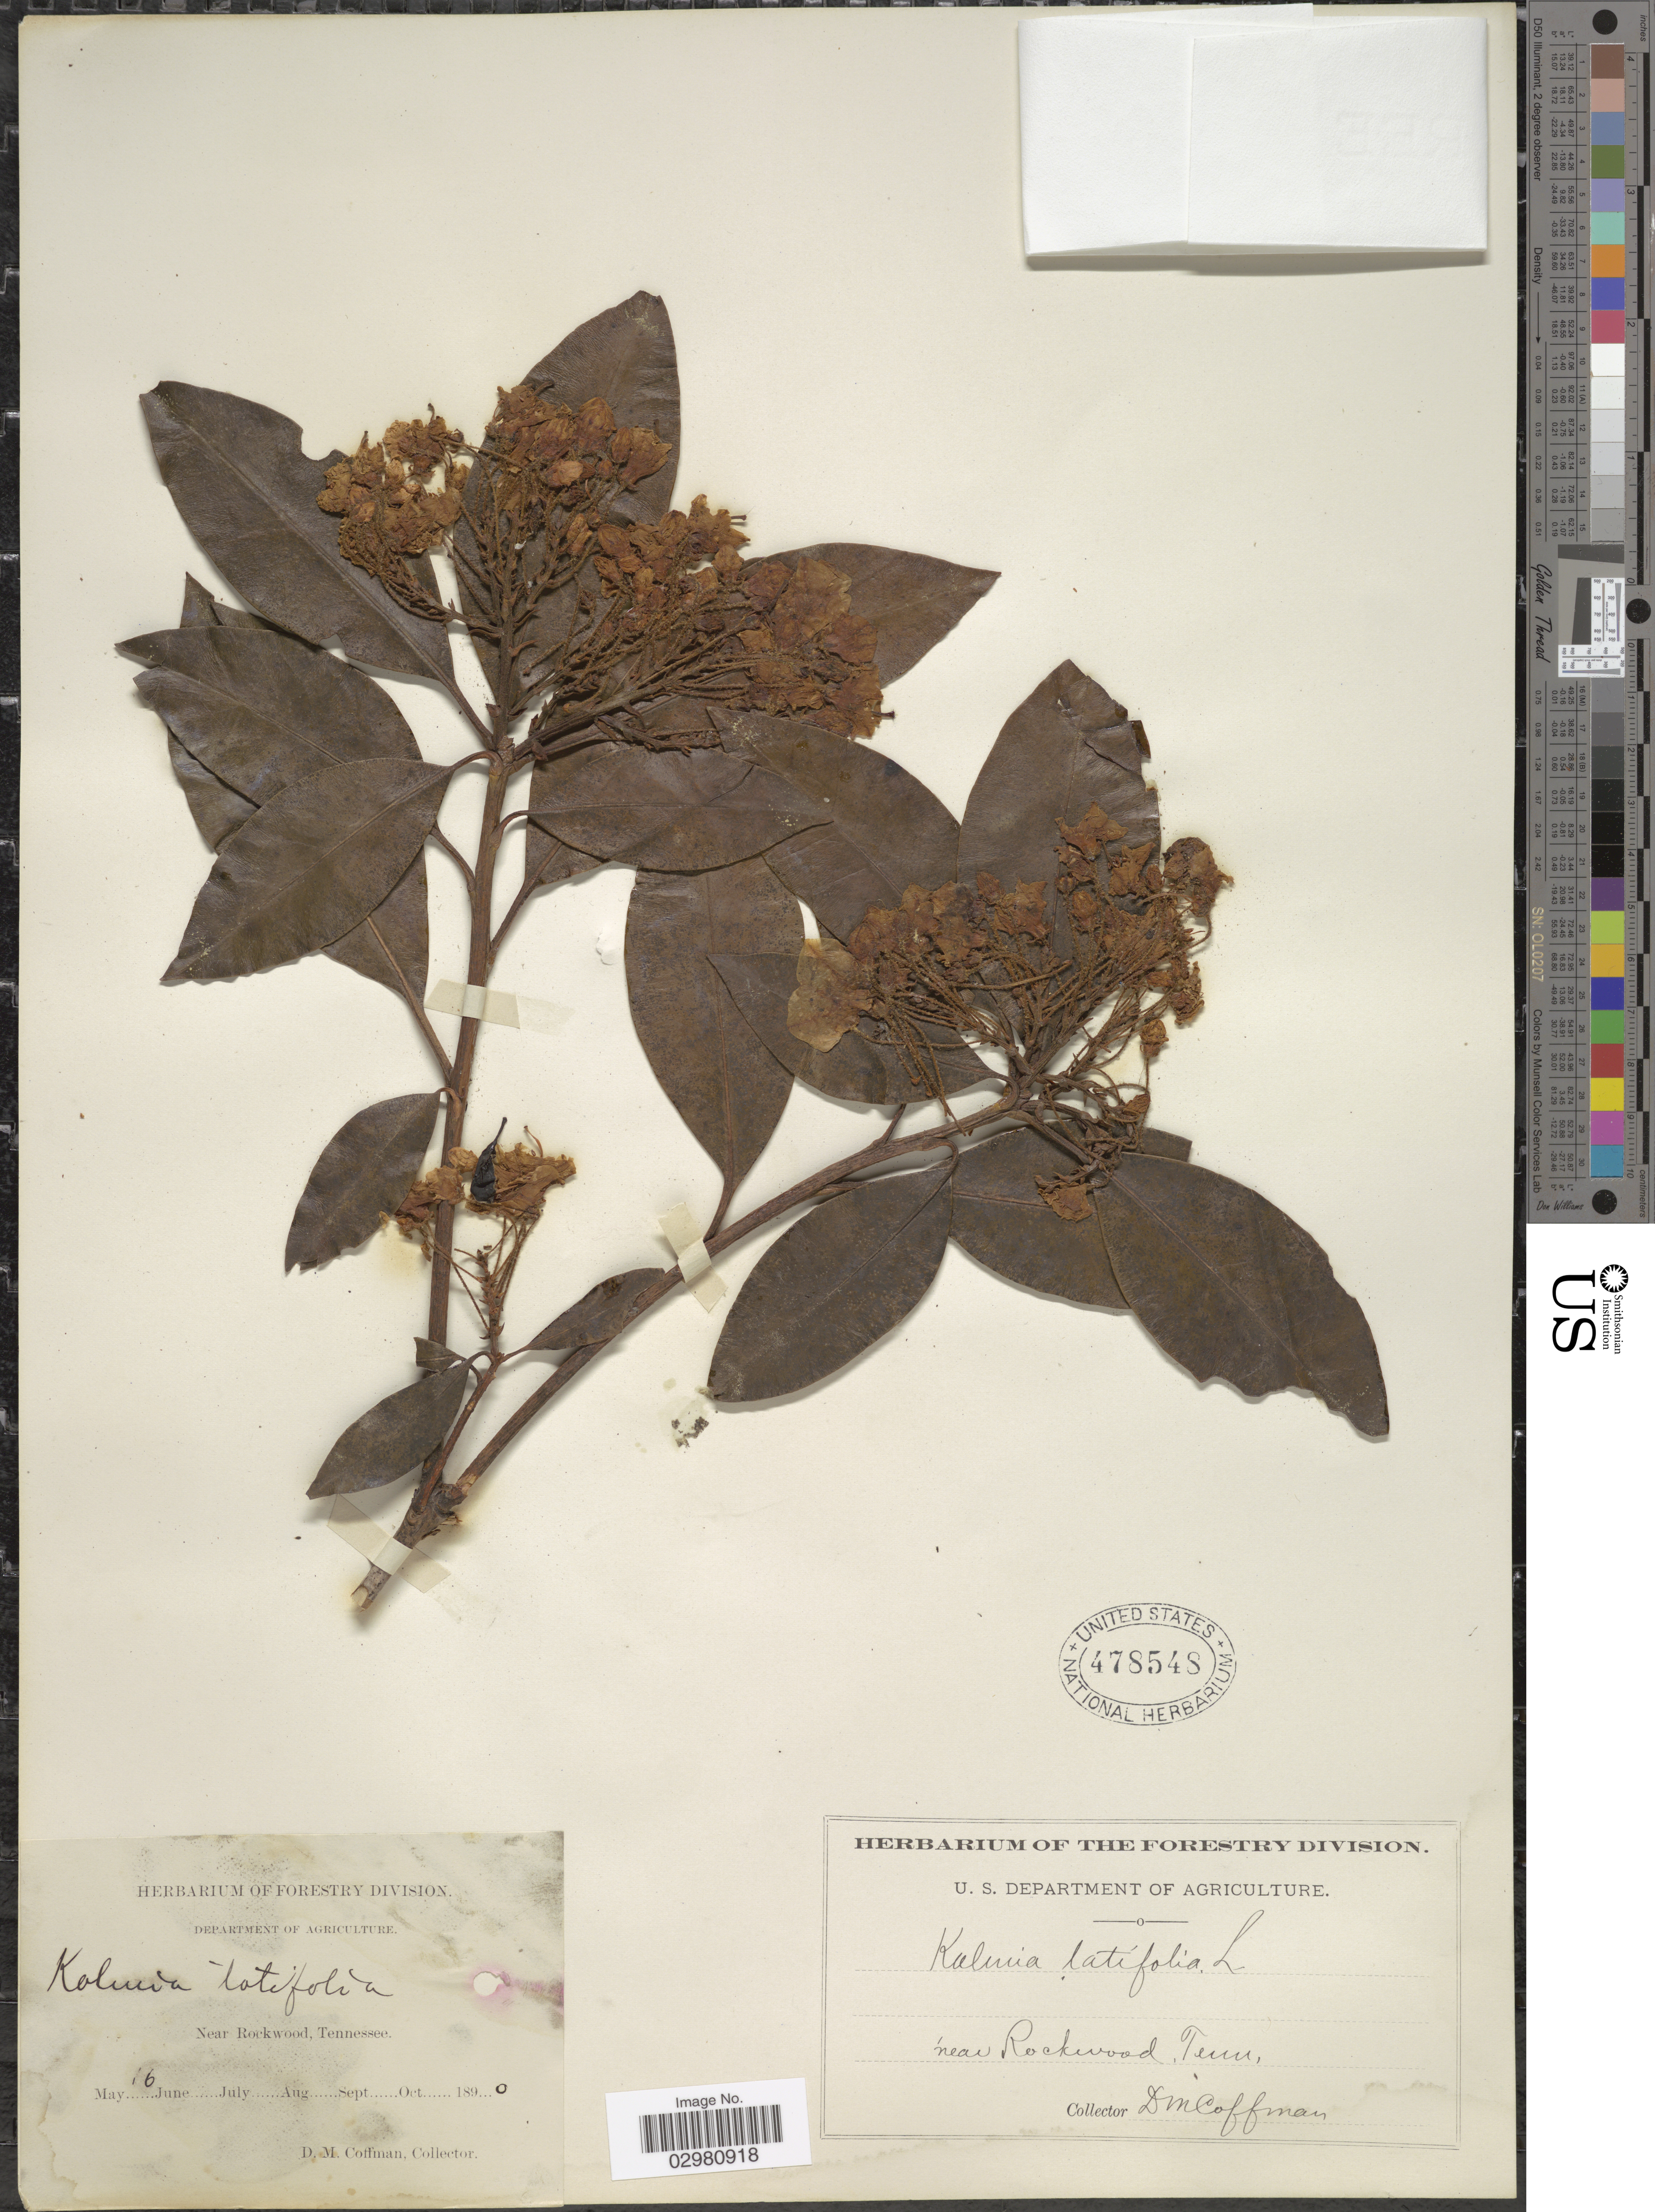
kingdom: Plantae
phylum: Tracheophyta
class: Magnoliopsida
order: Ericales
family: Ericaceae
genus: Kalmia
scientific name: Kalmia latifolia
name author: L.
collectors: D. M. Coffman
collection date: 1890-05-16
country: United States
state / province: Tennessee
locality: Near Rockwood, Tenn.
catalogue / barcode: US 478548